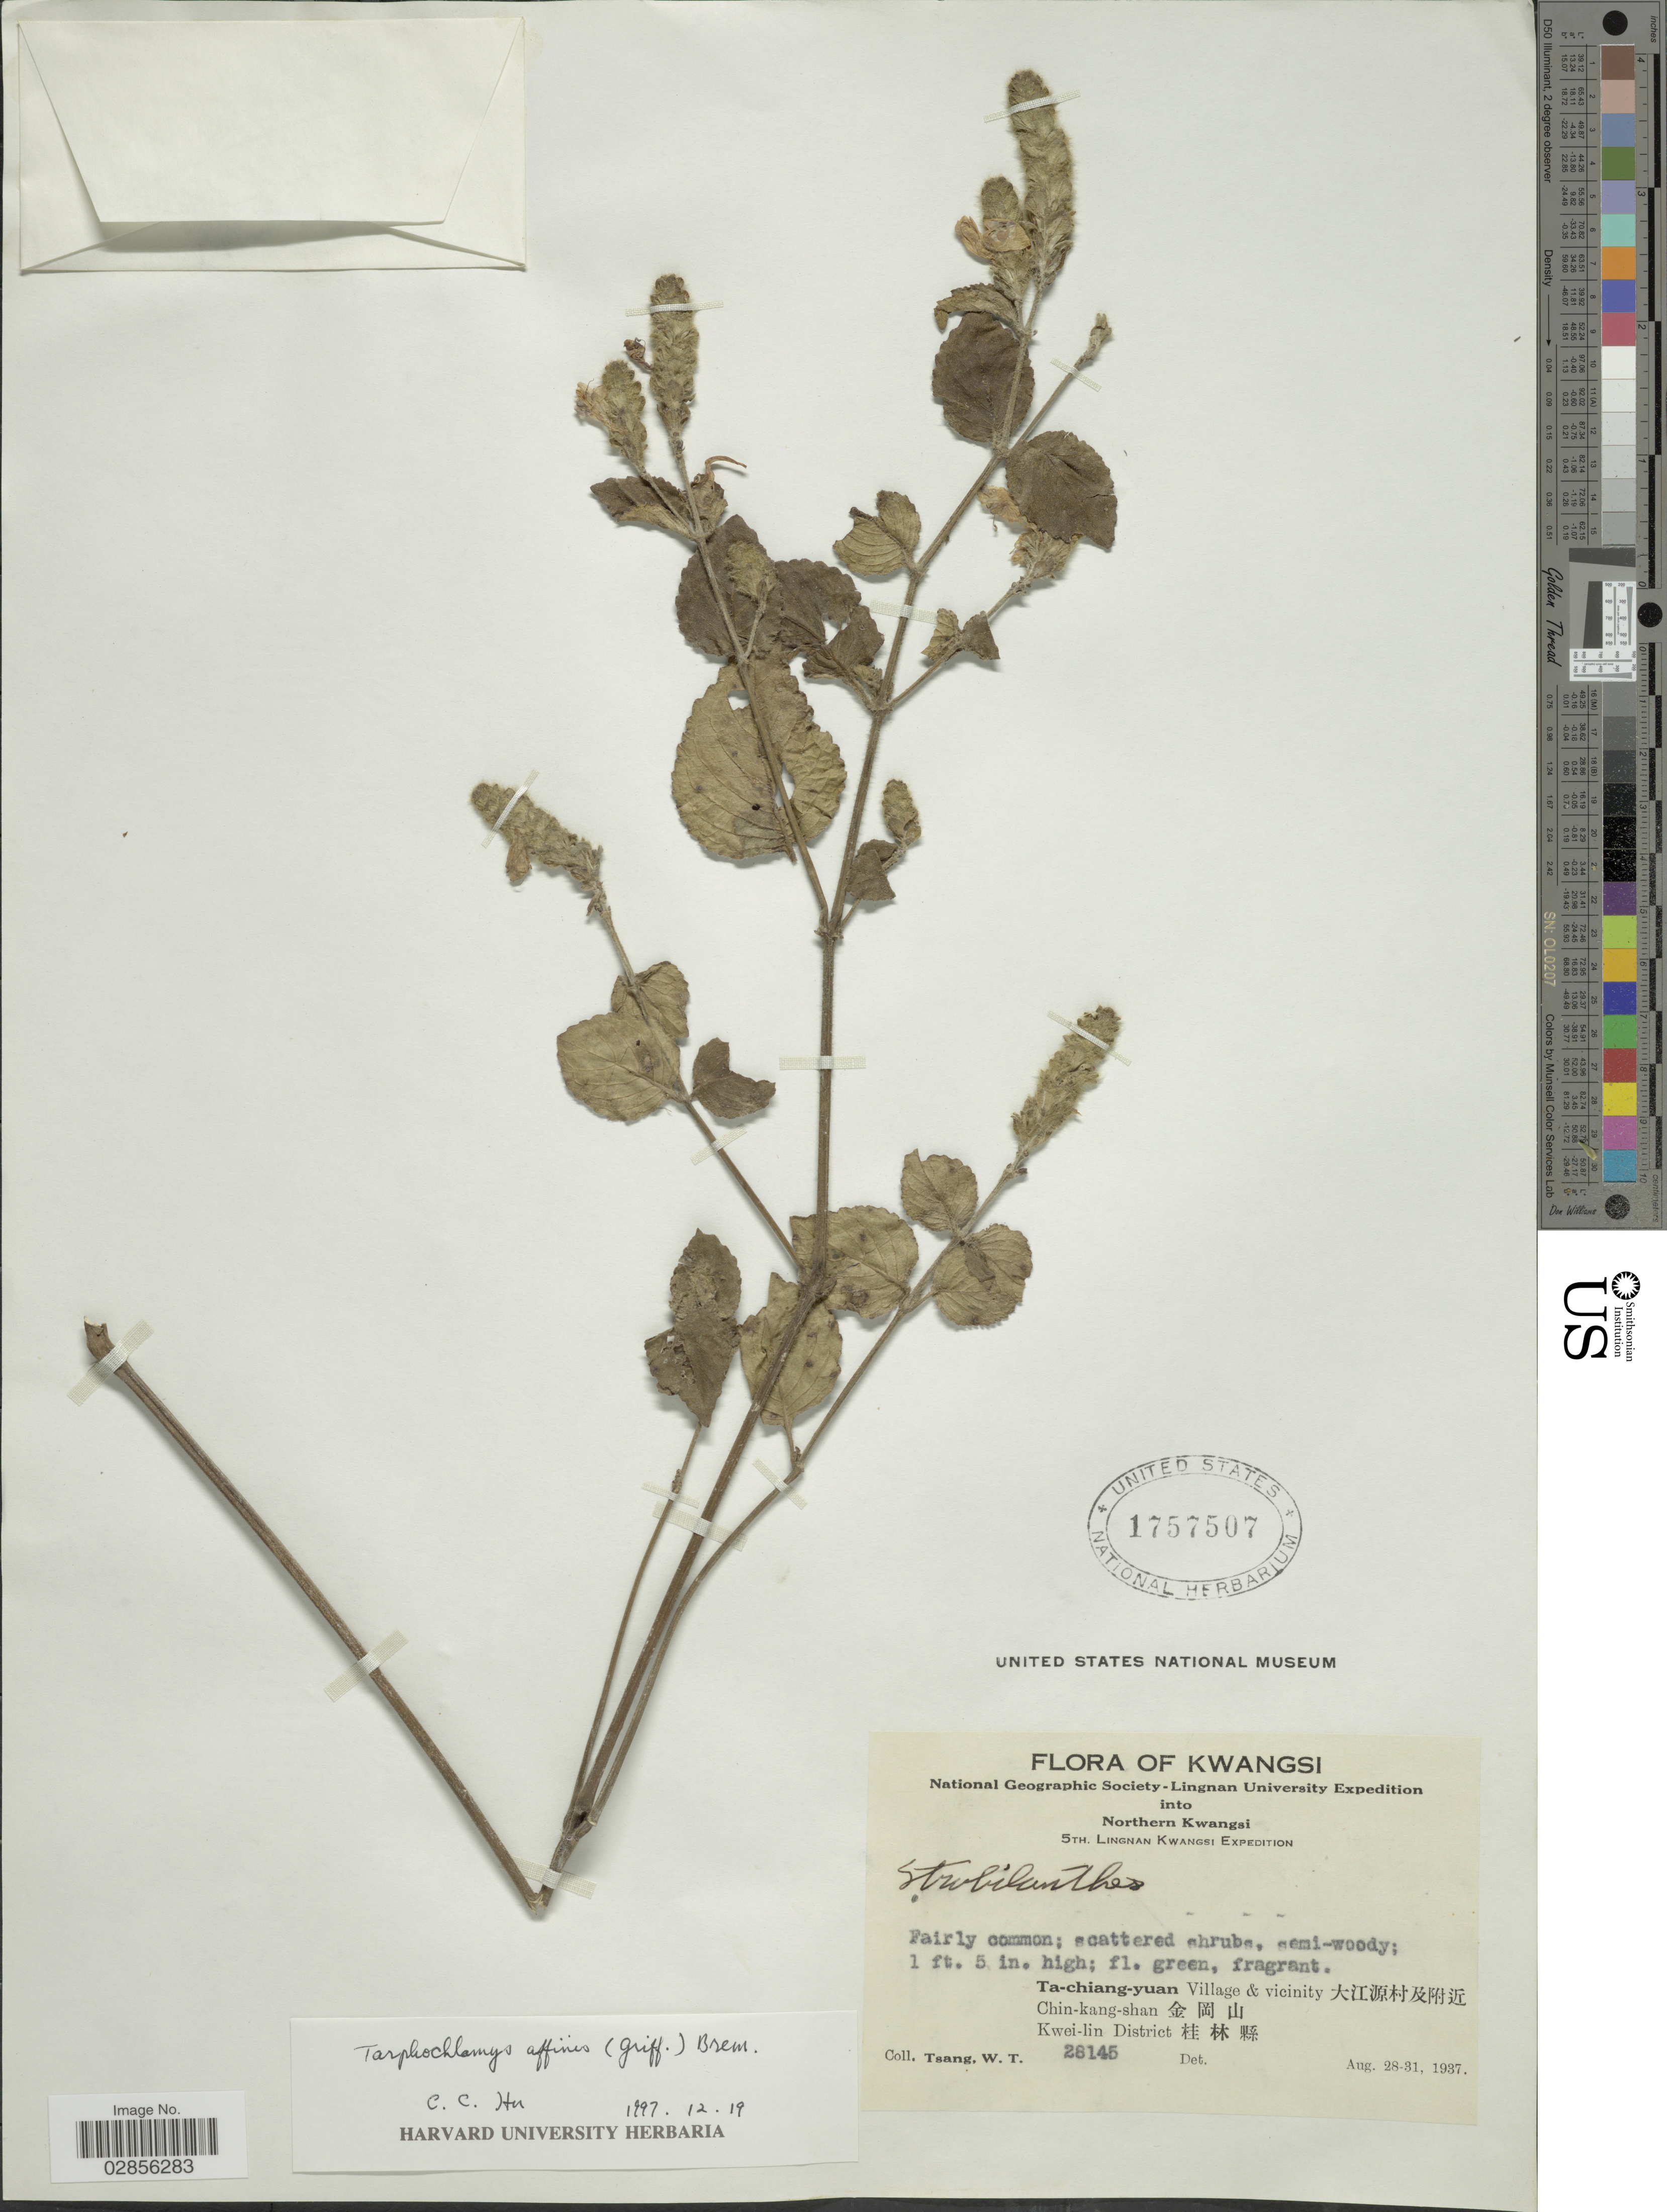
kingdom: Plantae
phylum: Tracheophyta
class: Magnoliopsida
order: Lamiales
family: Acanthaceae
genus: Strobilanthes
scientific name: Strobilanthes affinis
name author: (Griff.) Terao ex J.R.I. Wood & J.R.Benn.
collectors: W. T. Tsang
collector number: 28145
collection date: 1937-08-28/1937-08-31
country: China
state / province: Guangxi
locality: Kwangsi. Northern Kwangsi. Ta-chiang-yuan Village & vicinity. Chin-kang-shan. Kwei-lin District.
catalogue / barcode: US 1757507